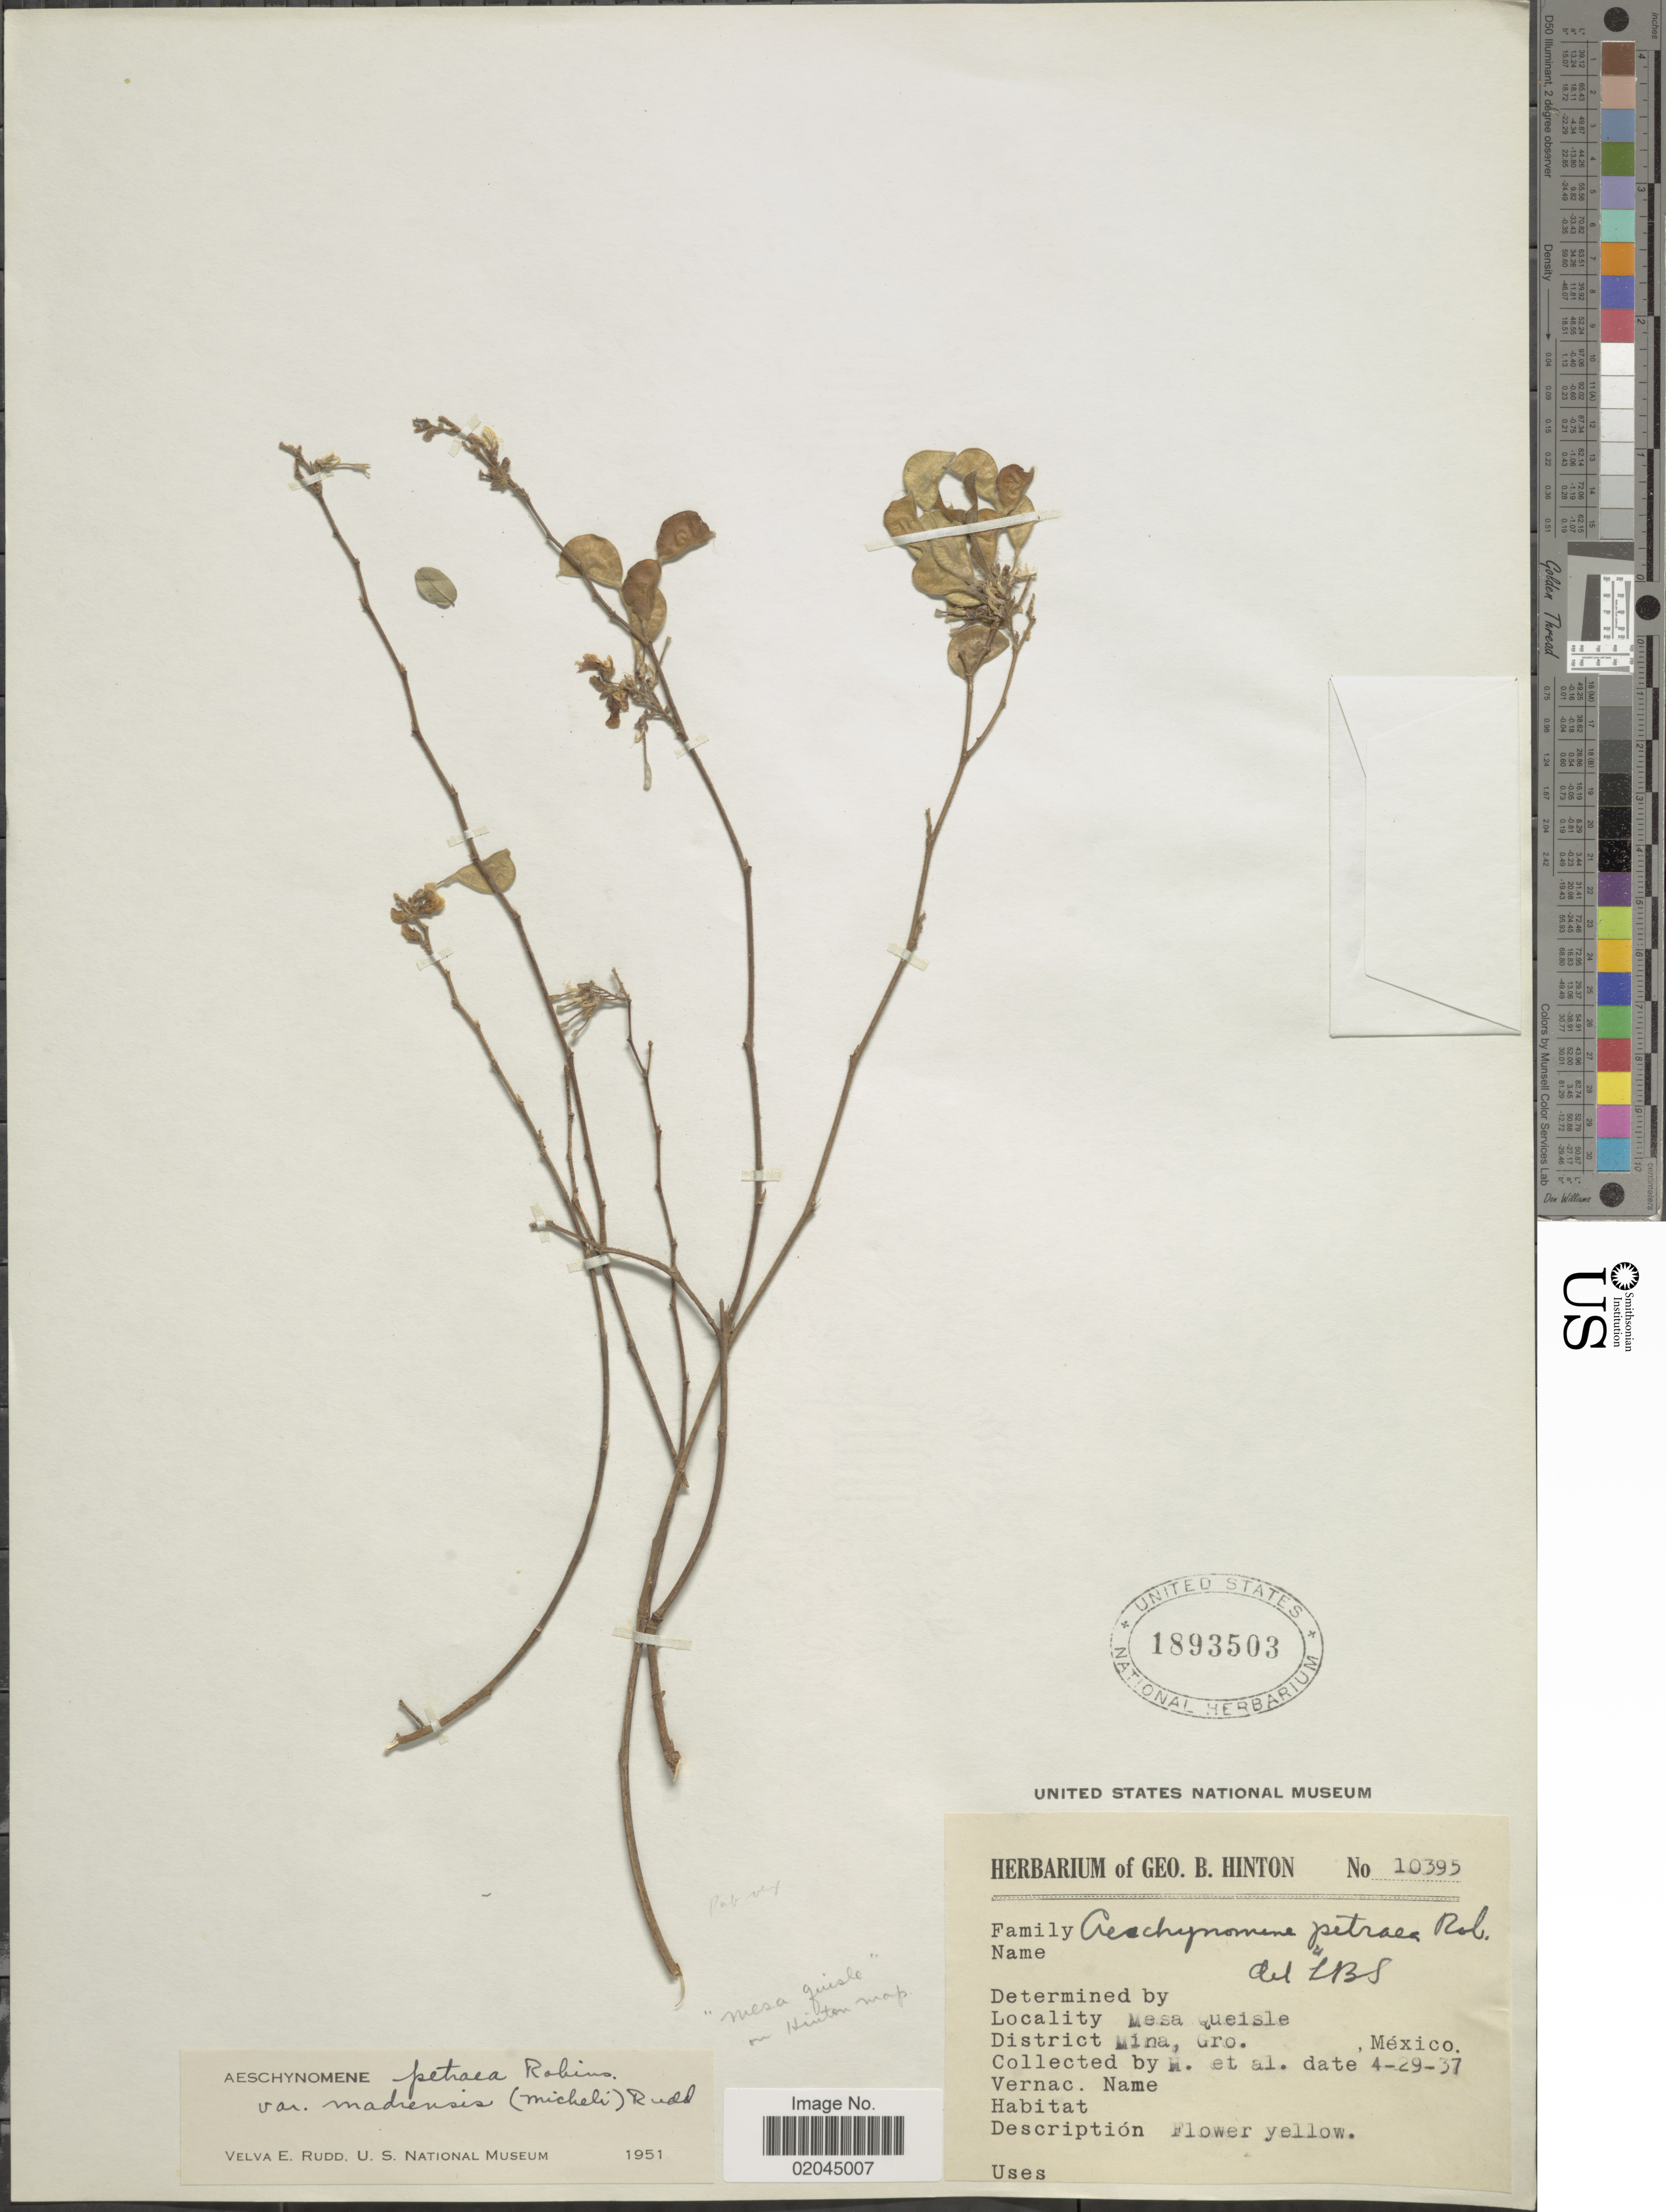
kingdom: Plantae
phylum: Tracheophyta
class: Magnoliopsida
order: Fabales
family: Fabaceae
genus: Aeschynomene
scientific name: Aeschynomene petraea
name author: B.L. Rob.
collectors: G. B. Hinton & et al.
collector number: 10395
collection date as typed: Transcribed d/m/y: 29/4/37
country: Mexico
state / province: Guerrero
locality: Mesa Queisle, District Mina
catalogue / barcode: US 1893503